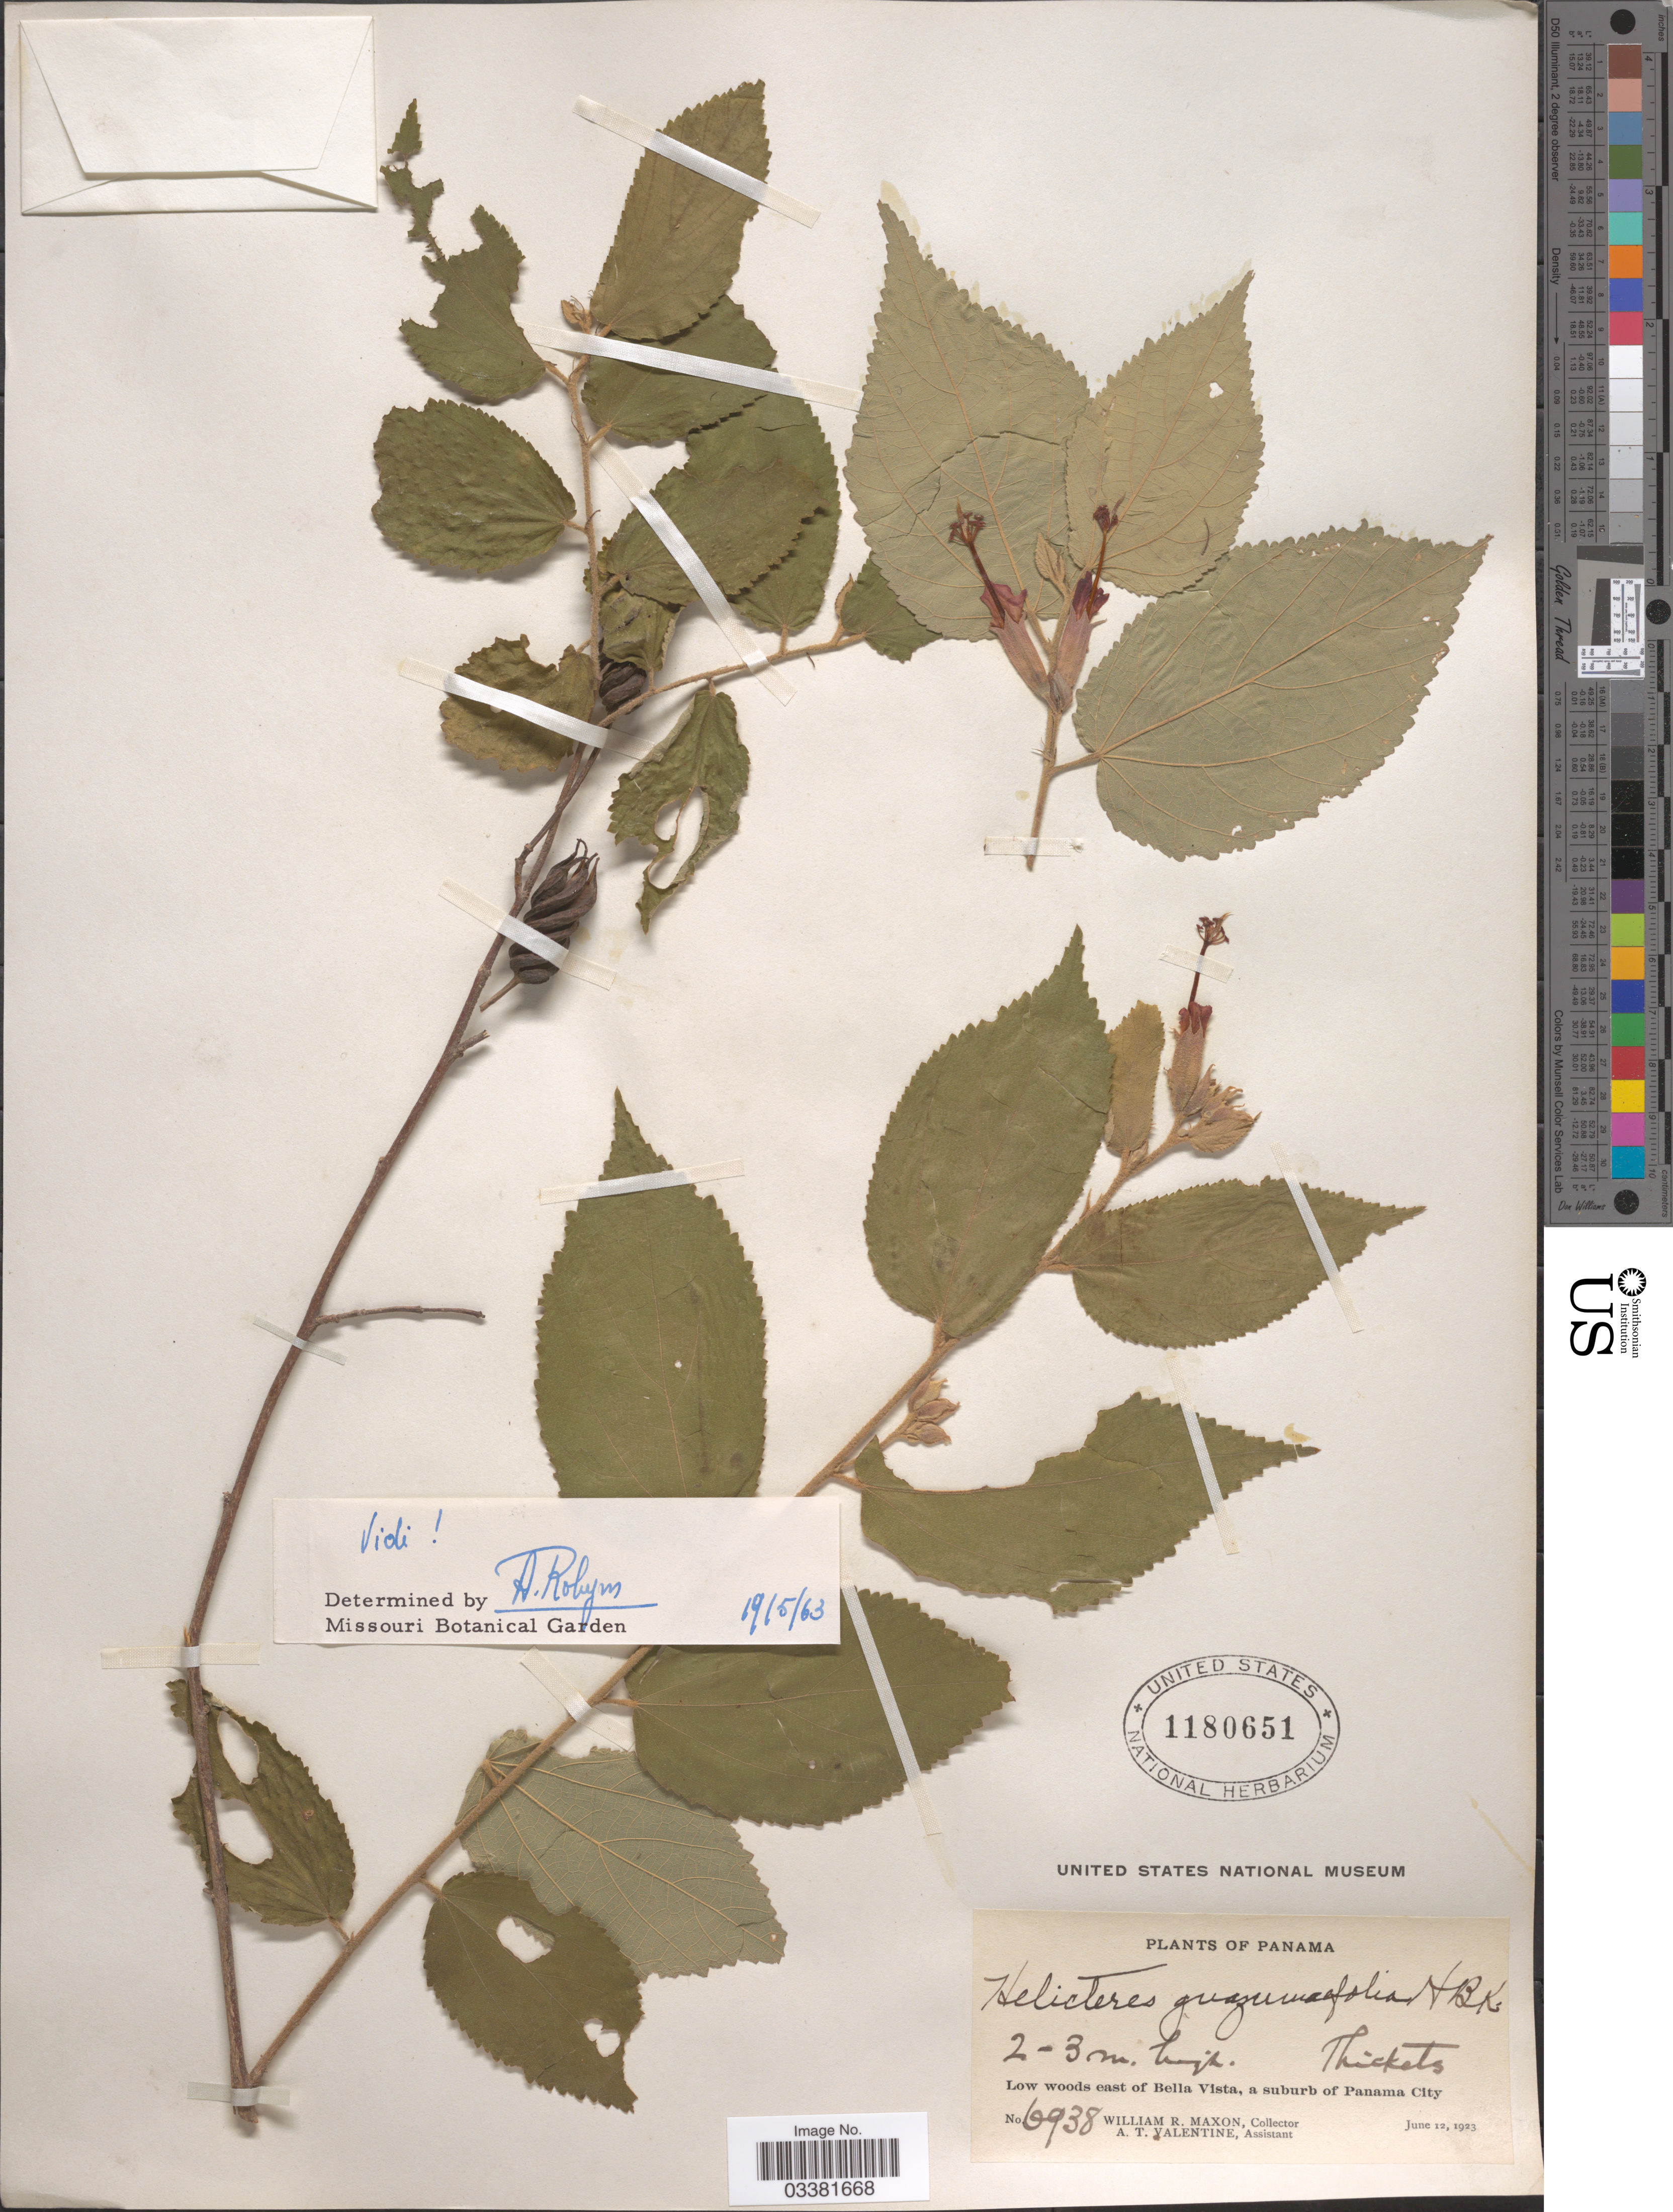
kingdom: Plantae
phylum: Tracheophyta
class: Magnoliopsida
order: Malvales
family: Malvaceae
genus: Helicteres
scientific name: Helicteres guazumifolia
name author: Kunth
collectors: W. R. Maxon & A. Valentine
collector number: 6938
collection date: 1923-06-12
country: Panama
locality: Low woods east of Bella Vista, a suburb of Panama City.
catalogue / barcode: US 1180651